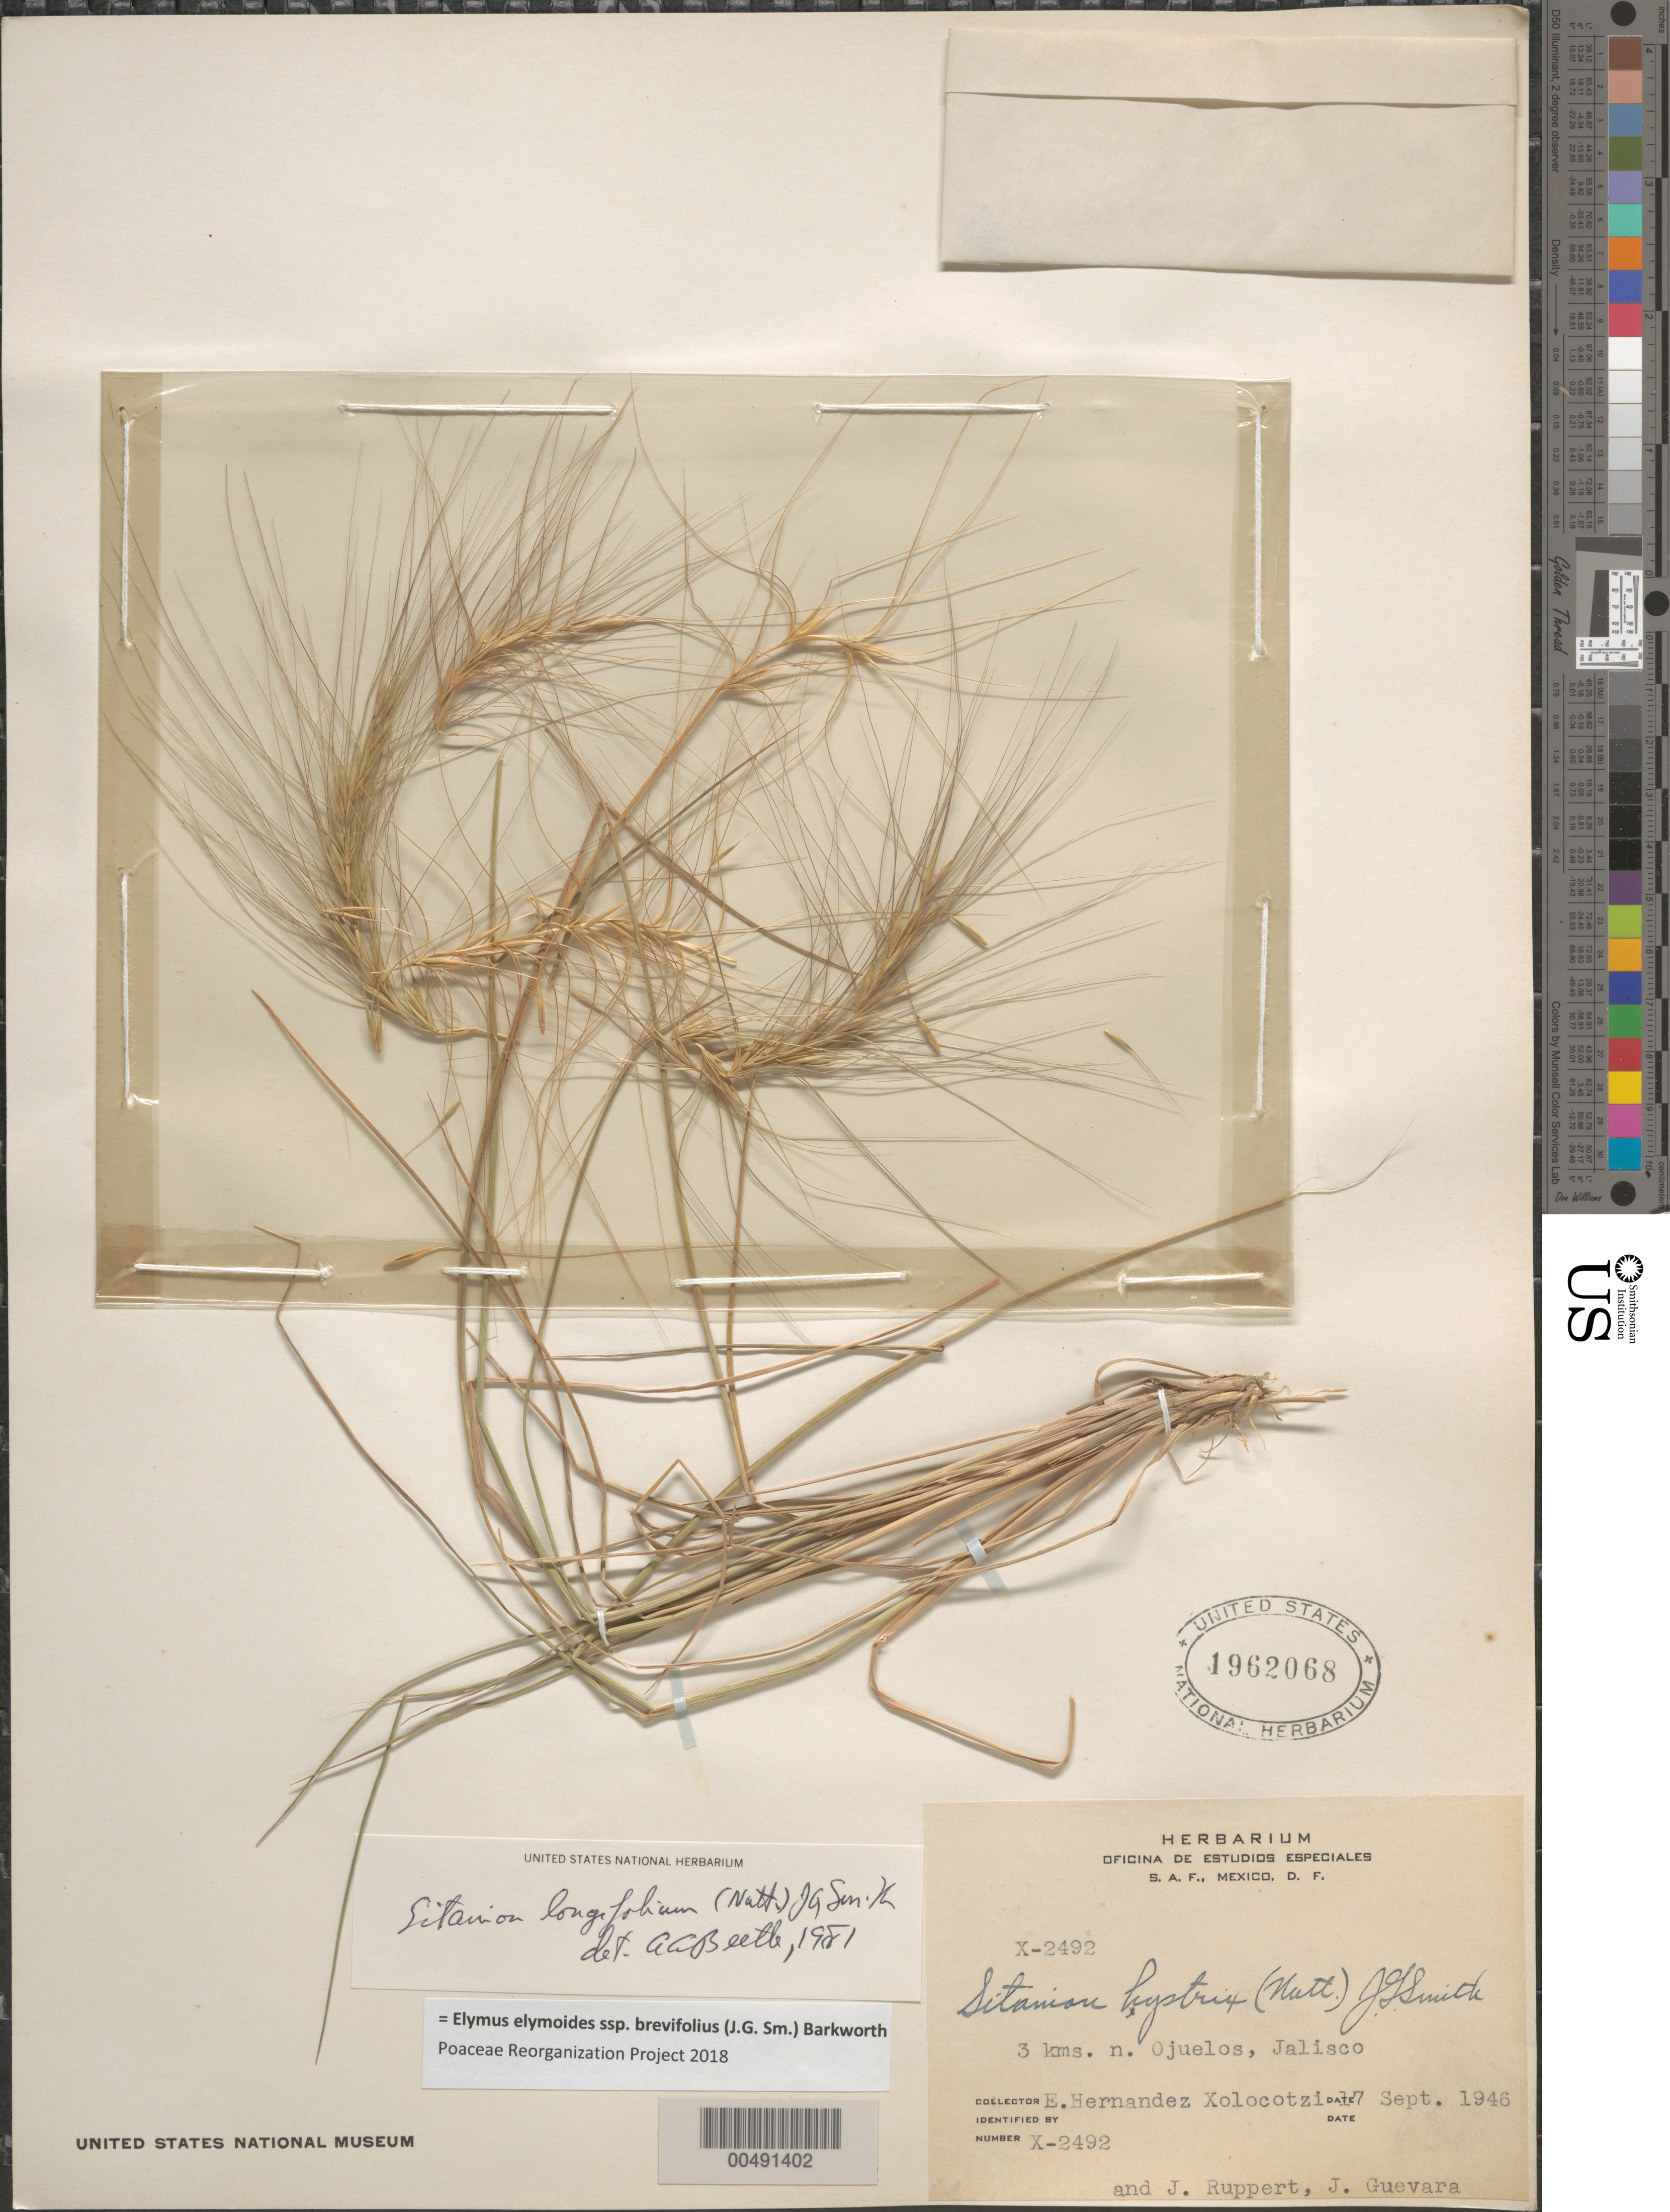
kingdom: Plantae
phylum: Tracheophyta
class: Liliopsida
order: Poales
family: Poaceae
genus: Elymus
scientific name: Elymus elymoides subsp. brevifolius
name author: (J.G. Sm.) Barkworth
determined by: Poaceae Reorganization Project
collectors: E. I. Hernández-X., J. Ruppert & J. Guevara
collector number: X-2492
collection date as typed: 17 Sep 1946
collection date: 1946-09-17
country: Mexico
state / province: Jalisco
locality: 3 km N of Ojuelos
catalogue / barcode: US 1962068